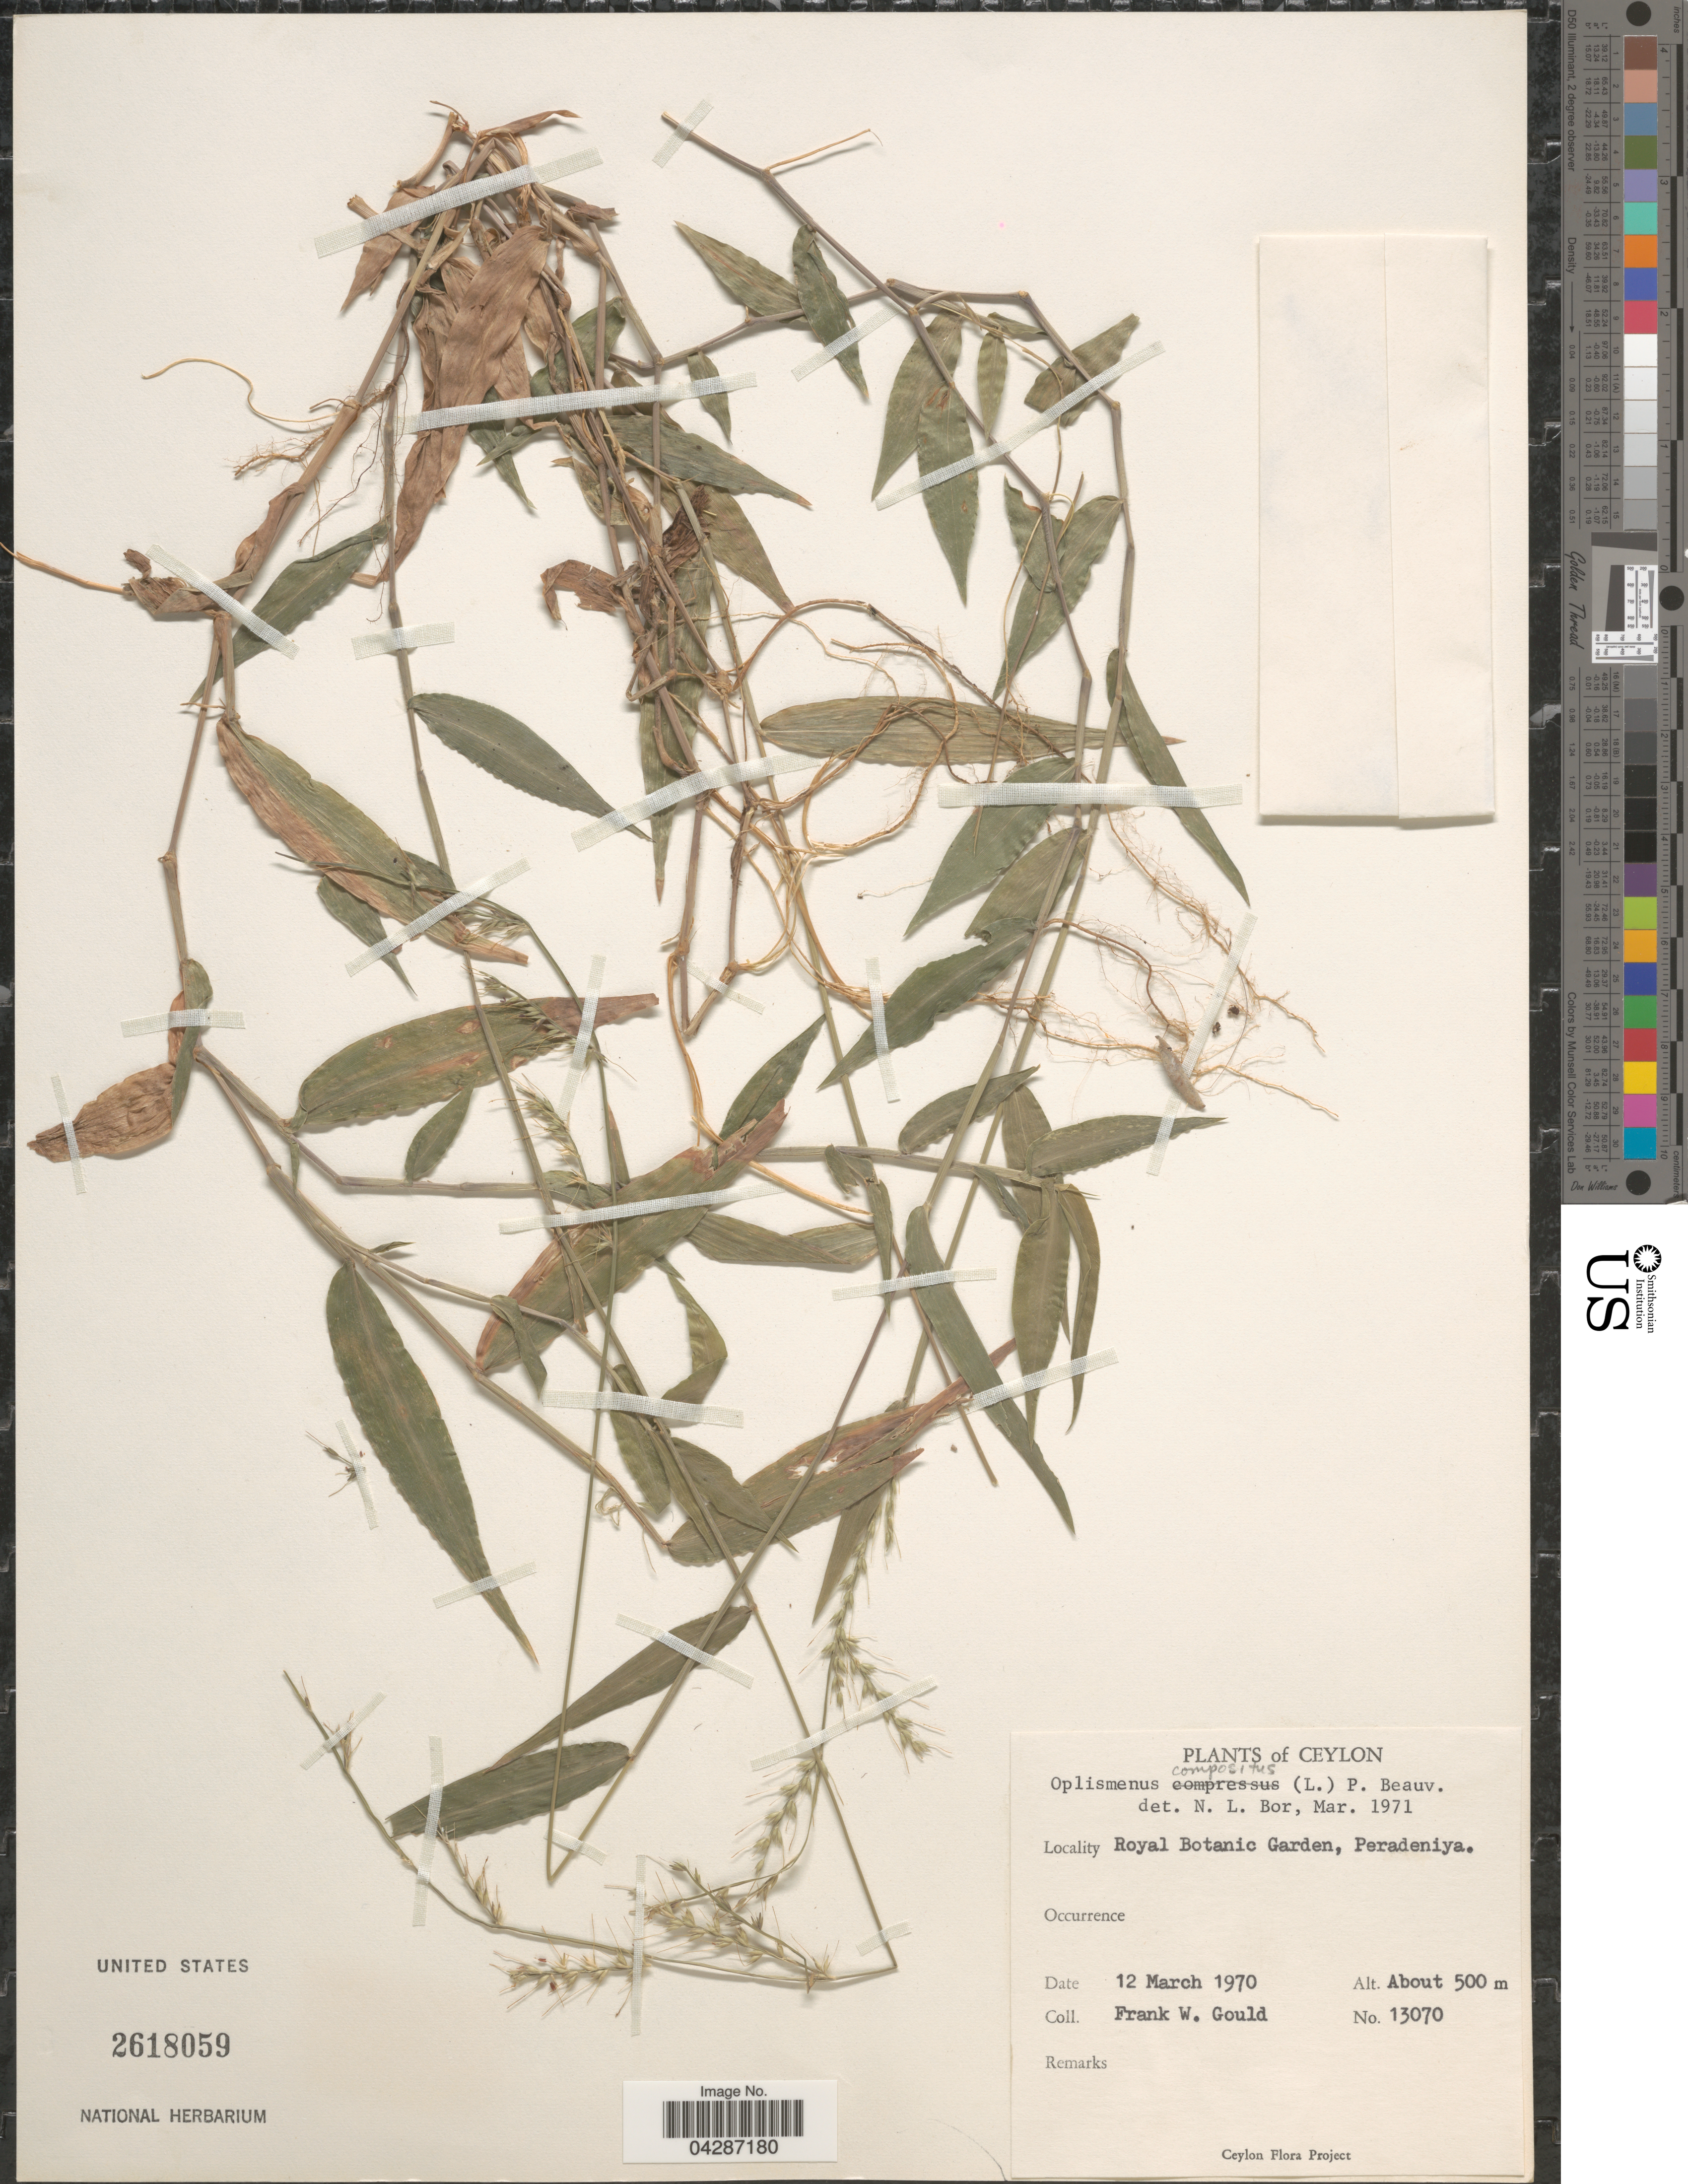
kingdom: Plantae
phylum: Tracheophyta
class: Liliopsida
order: Poales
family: Poaceae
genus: Oplismenus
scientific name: Oplismenus compositus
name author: (L.) P. Beauv.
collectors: F. W. Gould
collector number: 13070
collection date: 1970-03-12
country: Sri Lanka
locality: Ceylon. Royal Botanic Garden, Peradeniya.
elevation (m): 500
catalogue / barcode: US 2618059